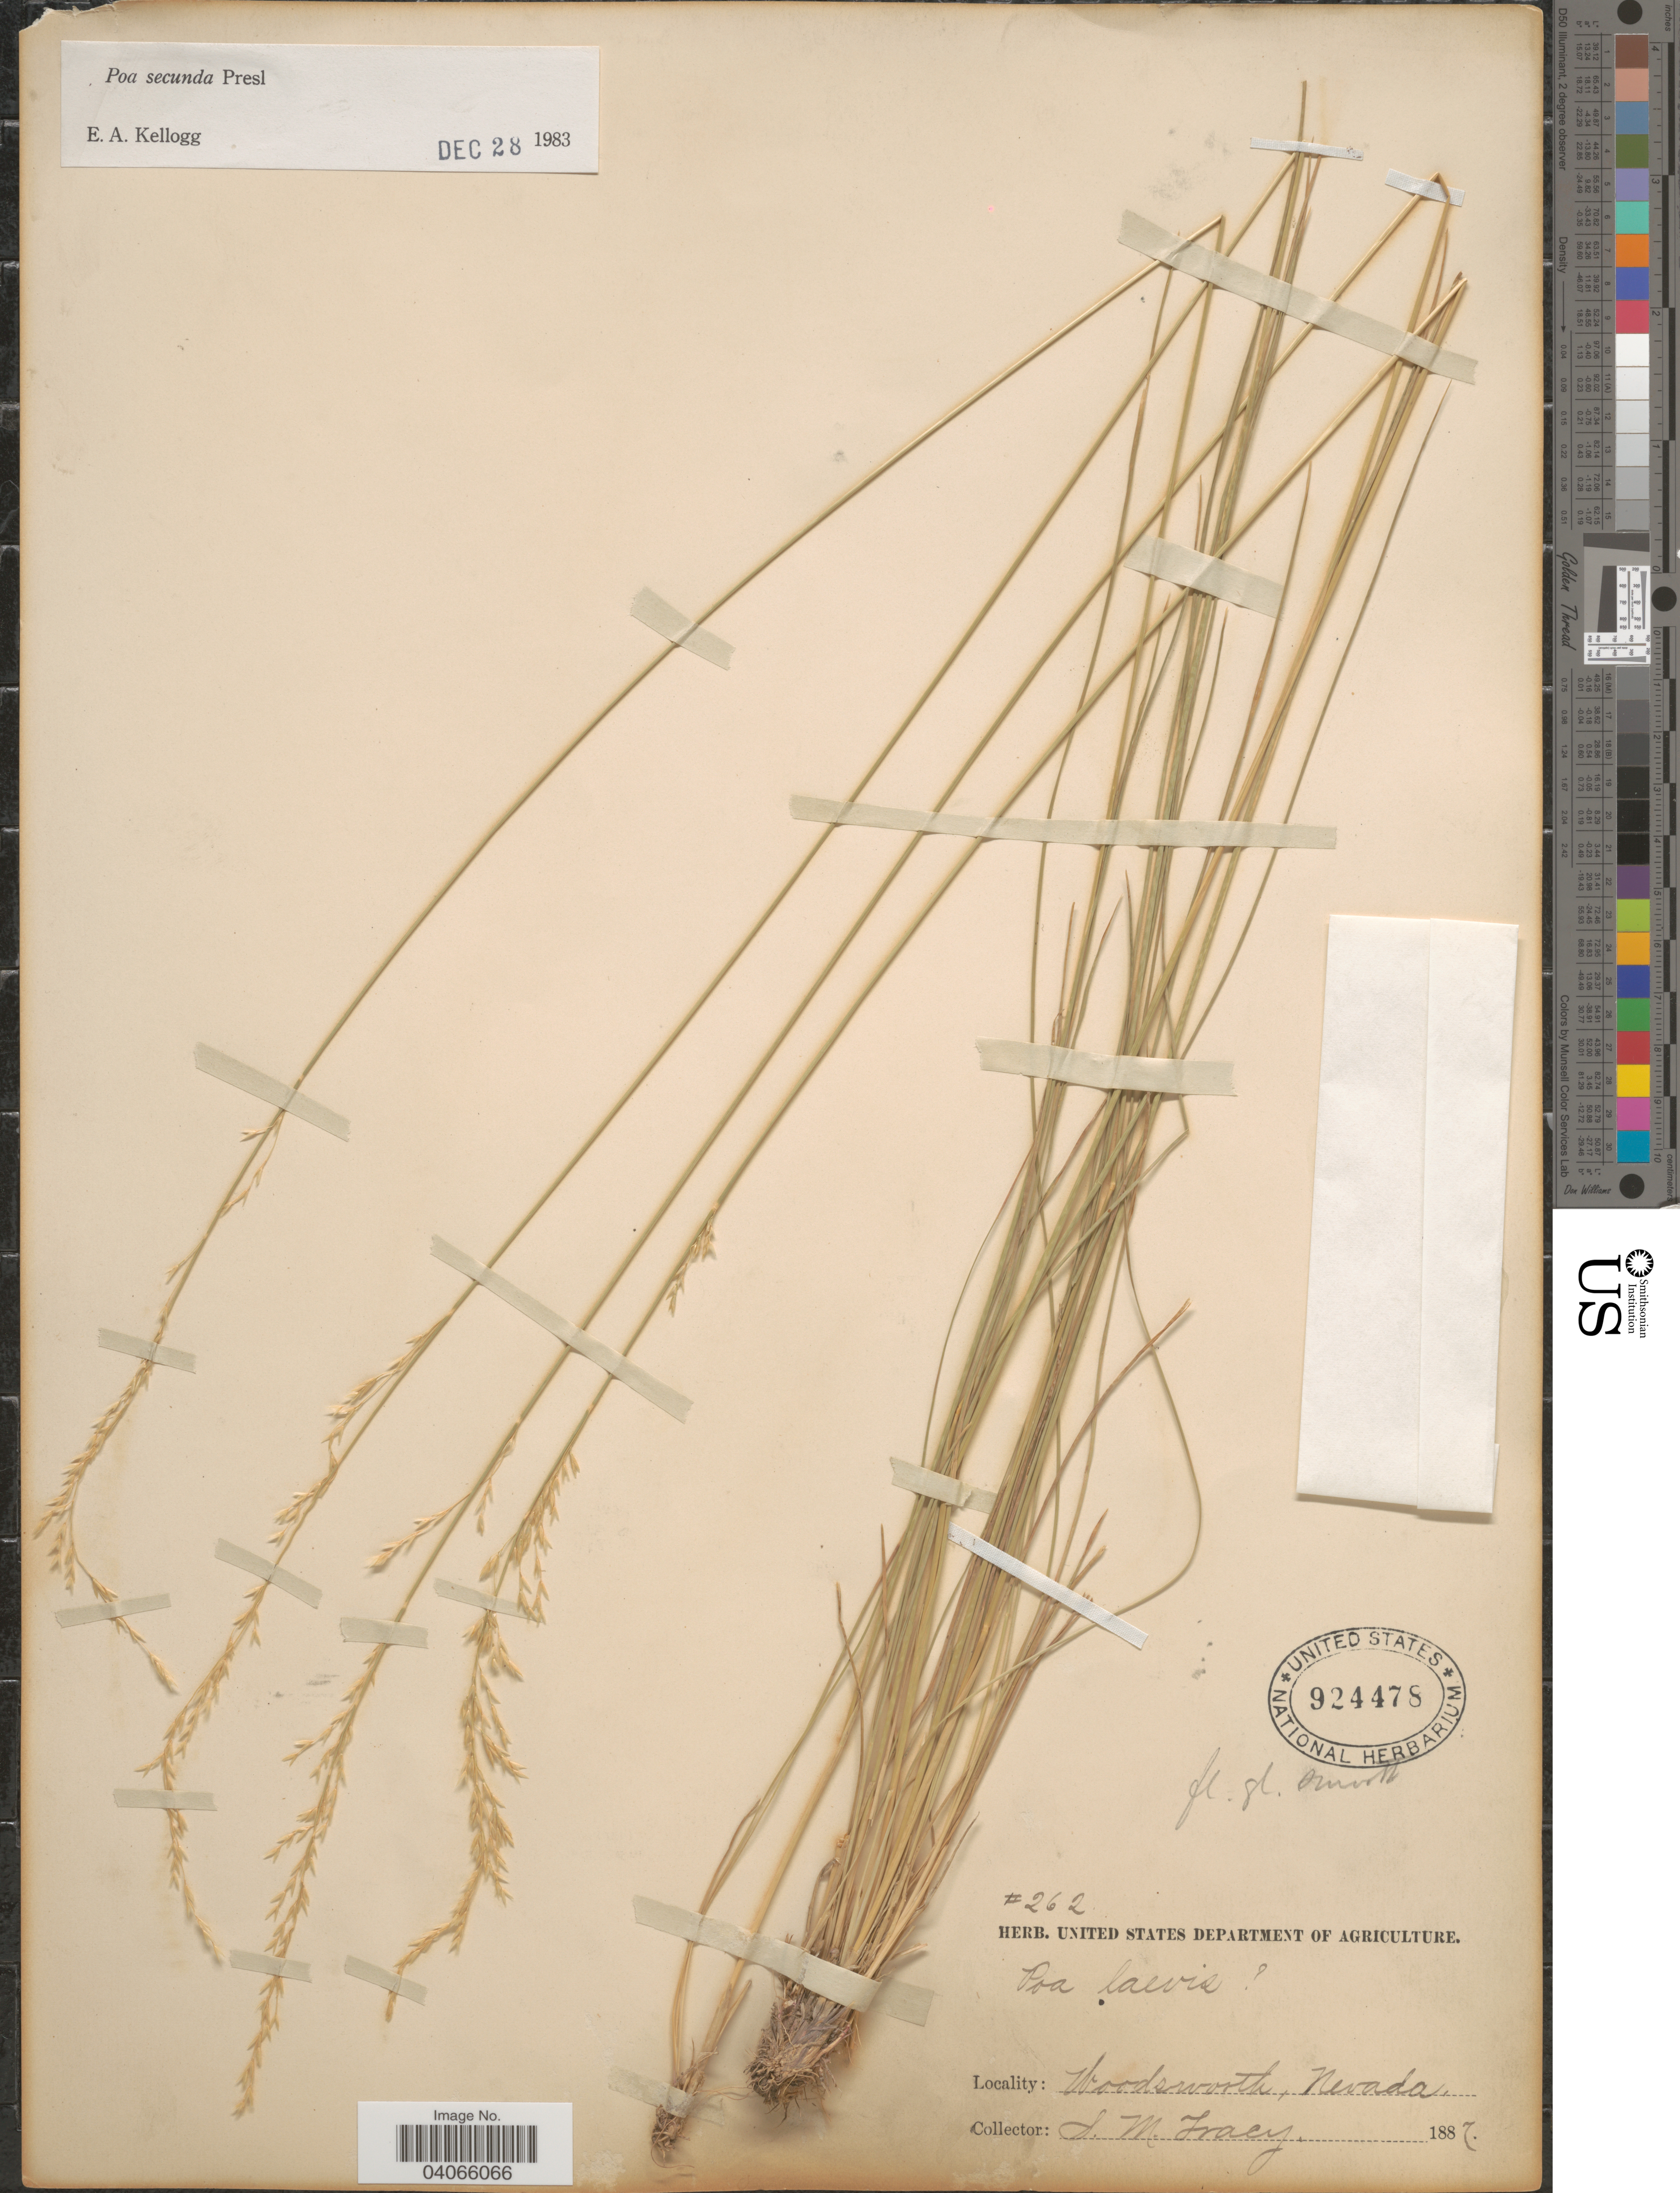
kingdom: Plantae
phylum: Tracheophyta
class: Liliopsida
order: Poales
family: Poaceae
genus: Poa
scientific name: Poa secunda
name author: J. Presl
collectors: S. M. Tracy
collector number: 262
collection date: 1887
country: United States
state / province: Nevada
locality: Woodsworth.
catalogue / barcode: US 924478